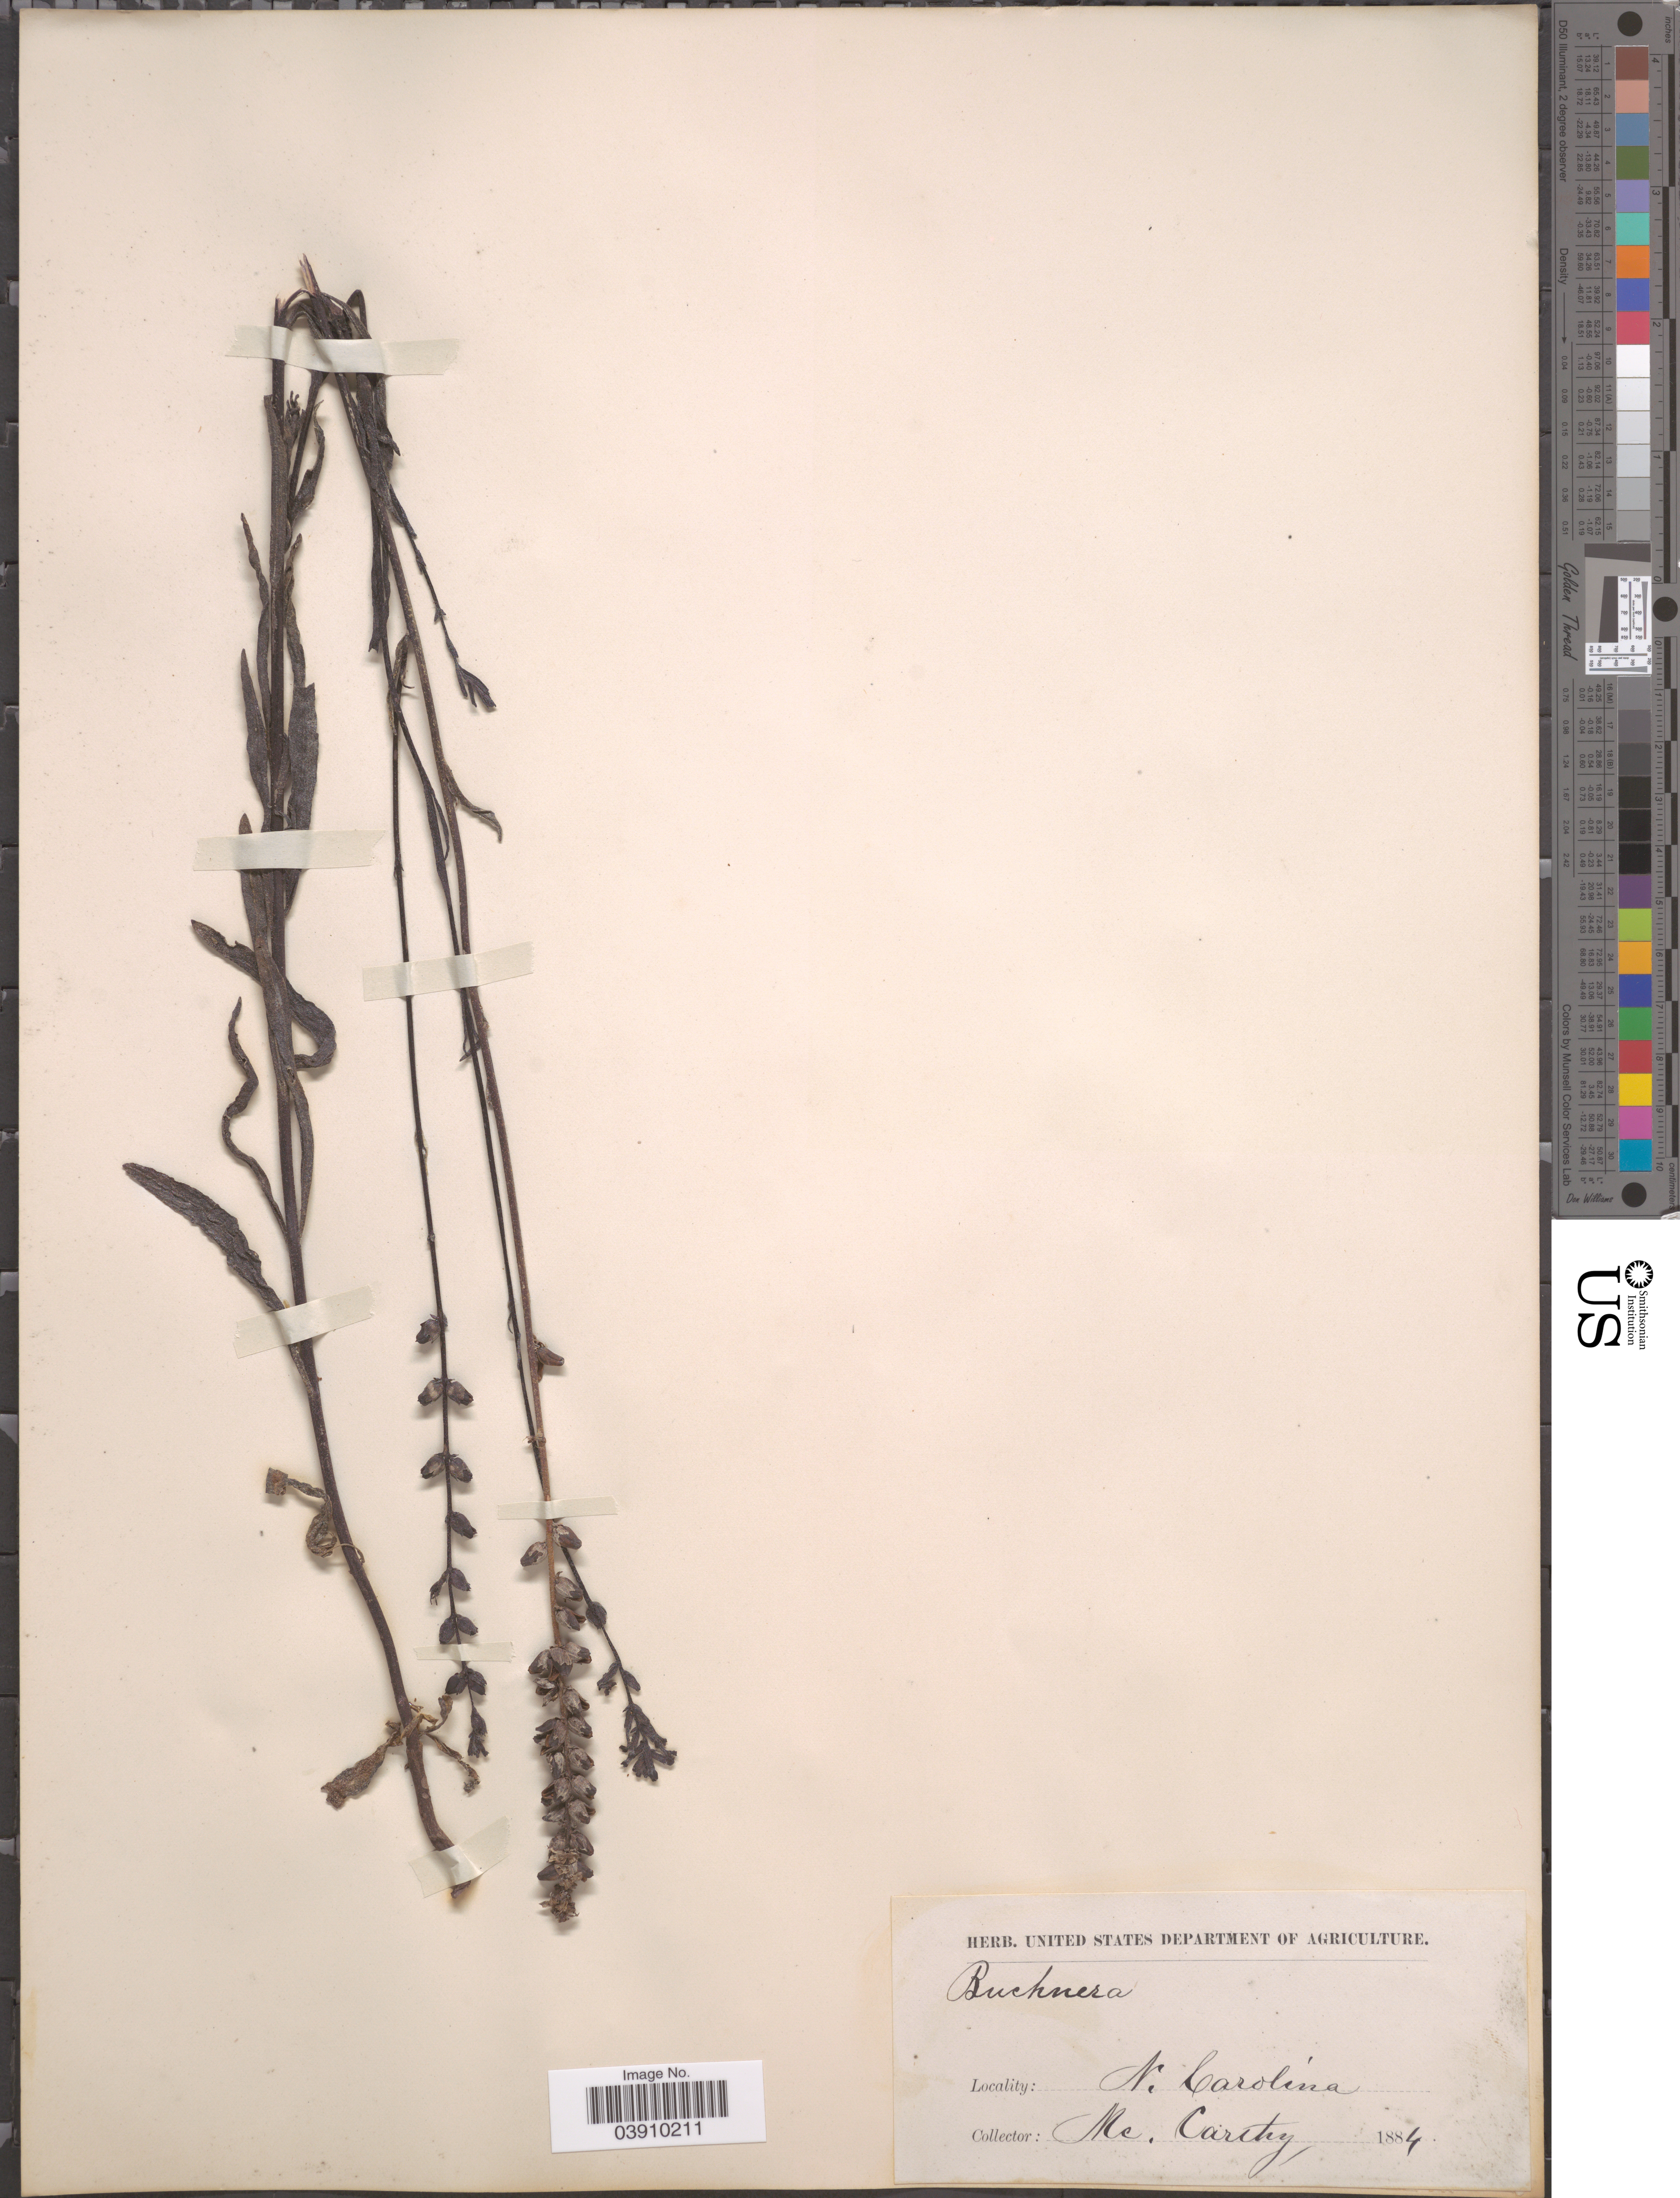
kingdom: Plantae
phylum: Tracheophyta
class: Magnoliopsida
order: Lamiales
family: Orobanchaceae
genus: Buchnera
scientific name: Buchnera floridana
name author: Gand.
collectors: -- McCarthy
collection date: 1884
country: United States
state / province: North Carolina